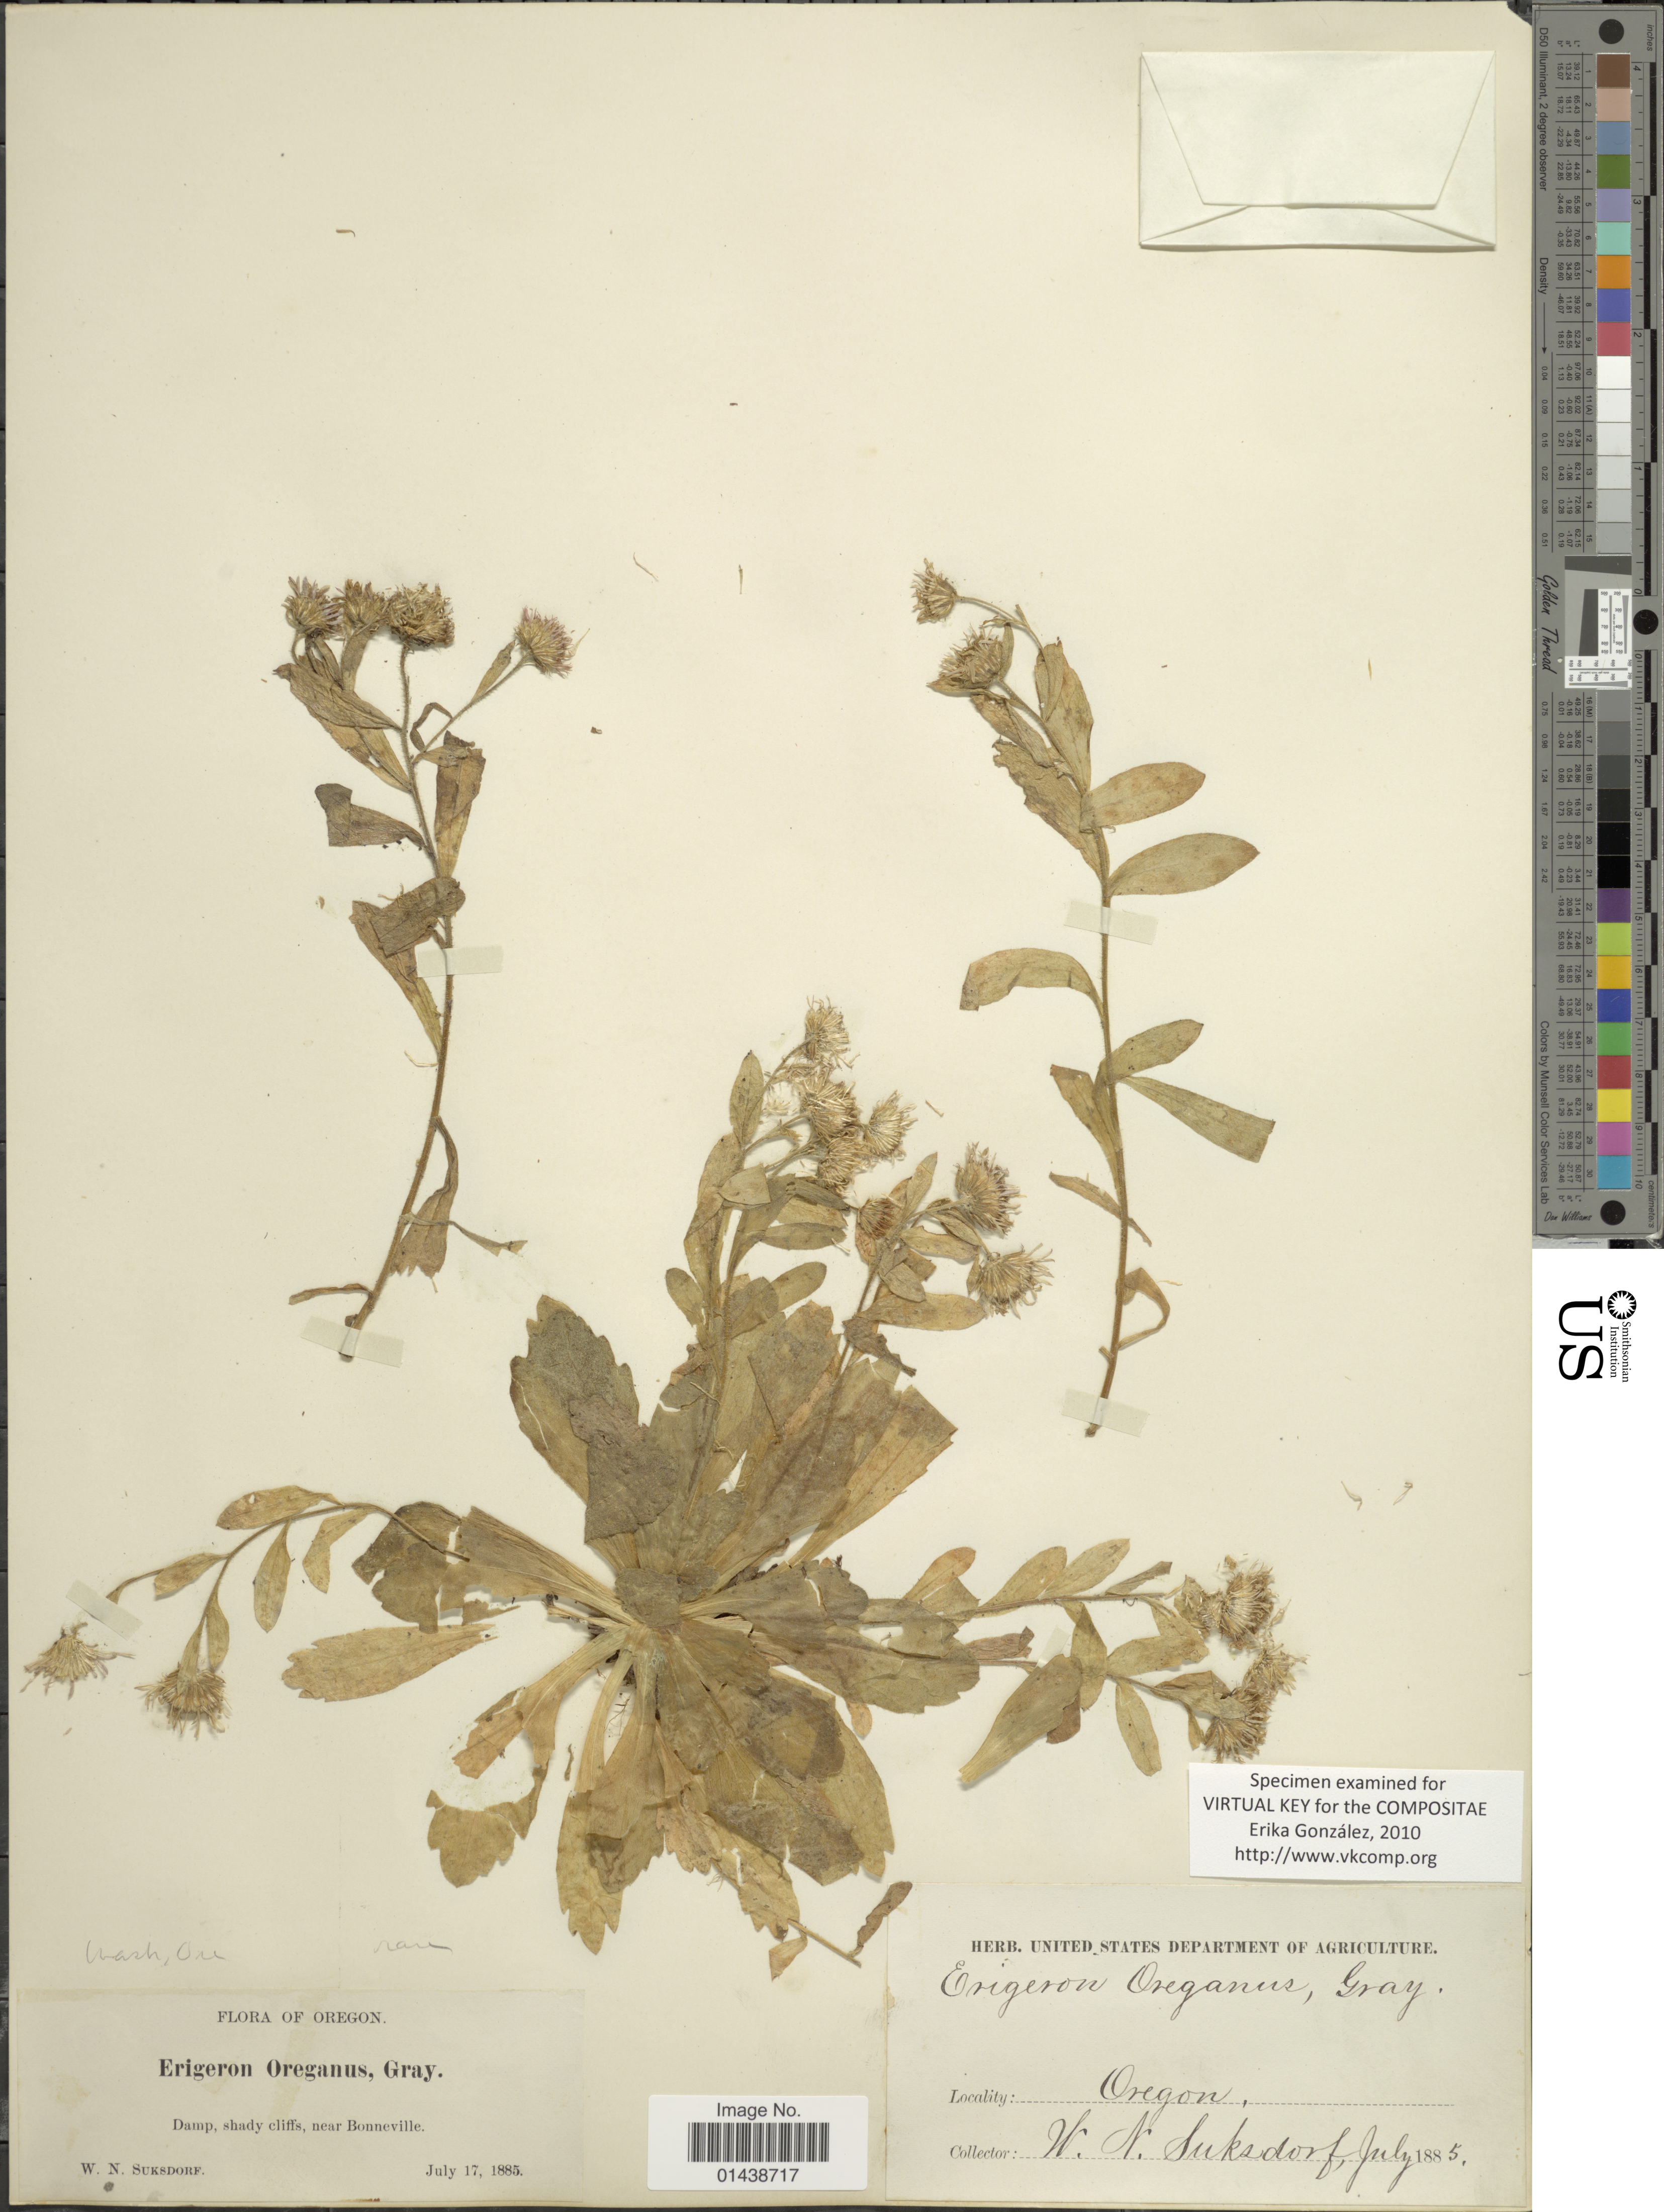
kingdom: Plantae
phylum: Tracheophyta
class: Magnoliopsida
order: Asterales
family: Asteraceae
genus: Erigeron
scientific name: Erigeron oreganus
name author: A. Gray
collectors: W. N. Suksdorf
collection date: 1885-07-17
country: United States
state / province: Oregon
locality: Near Bonneville